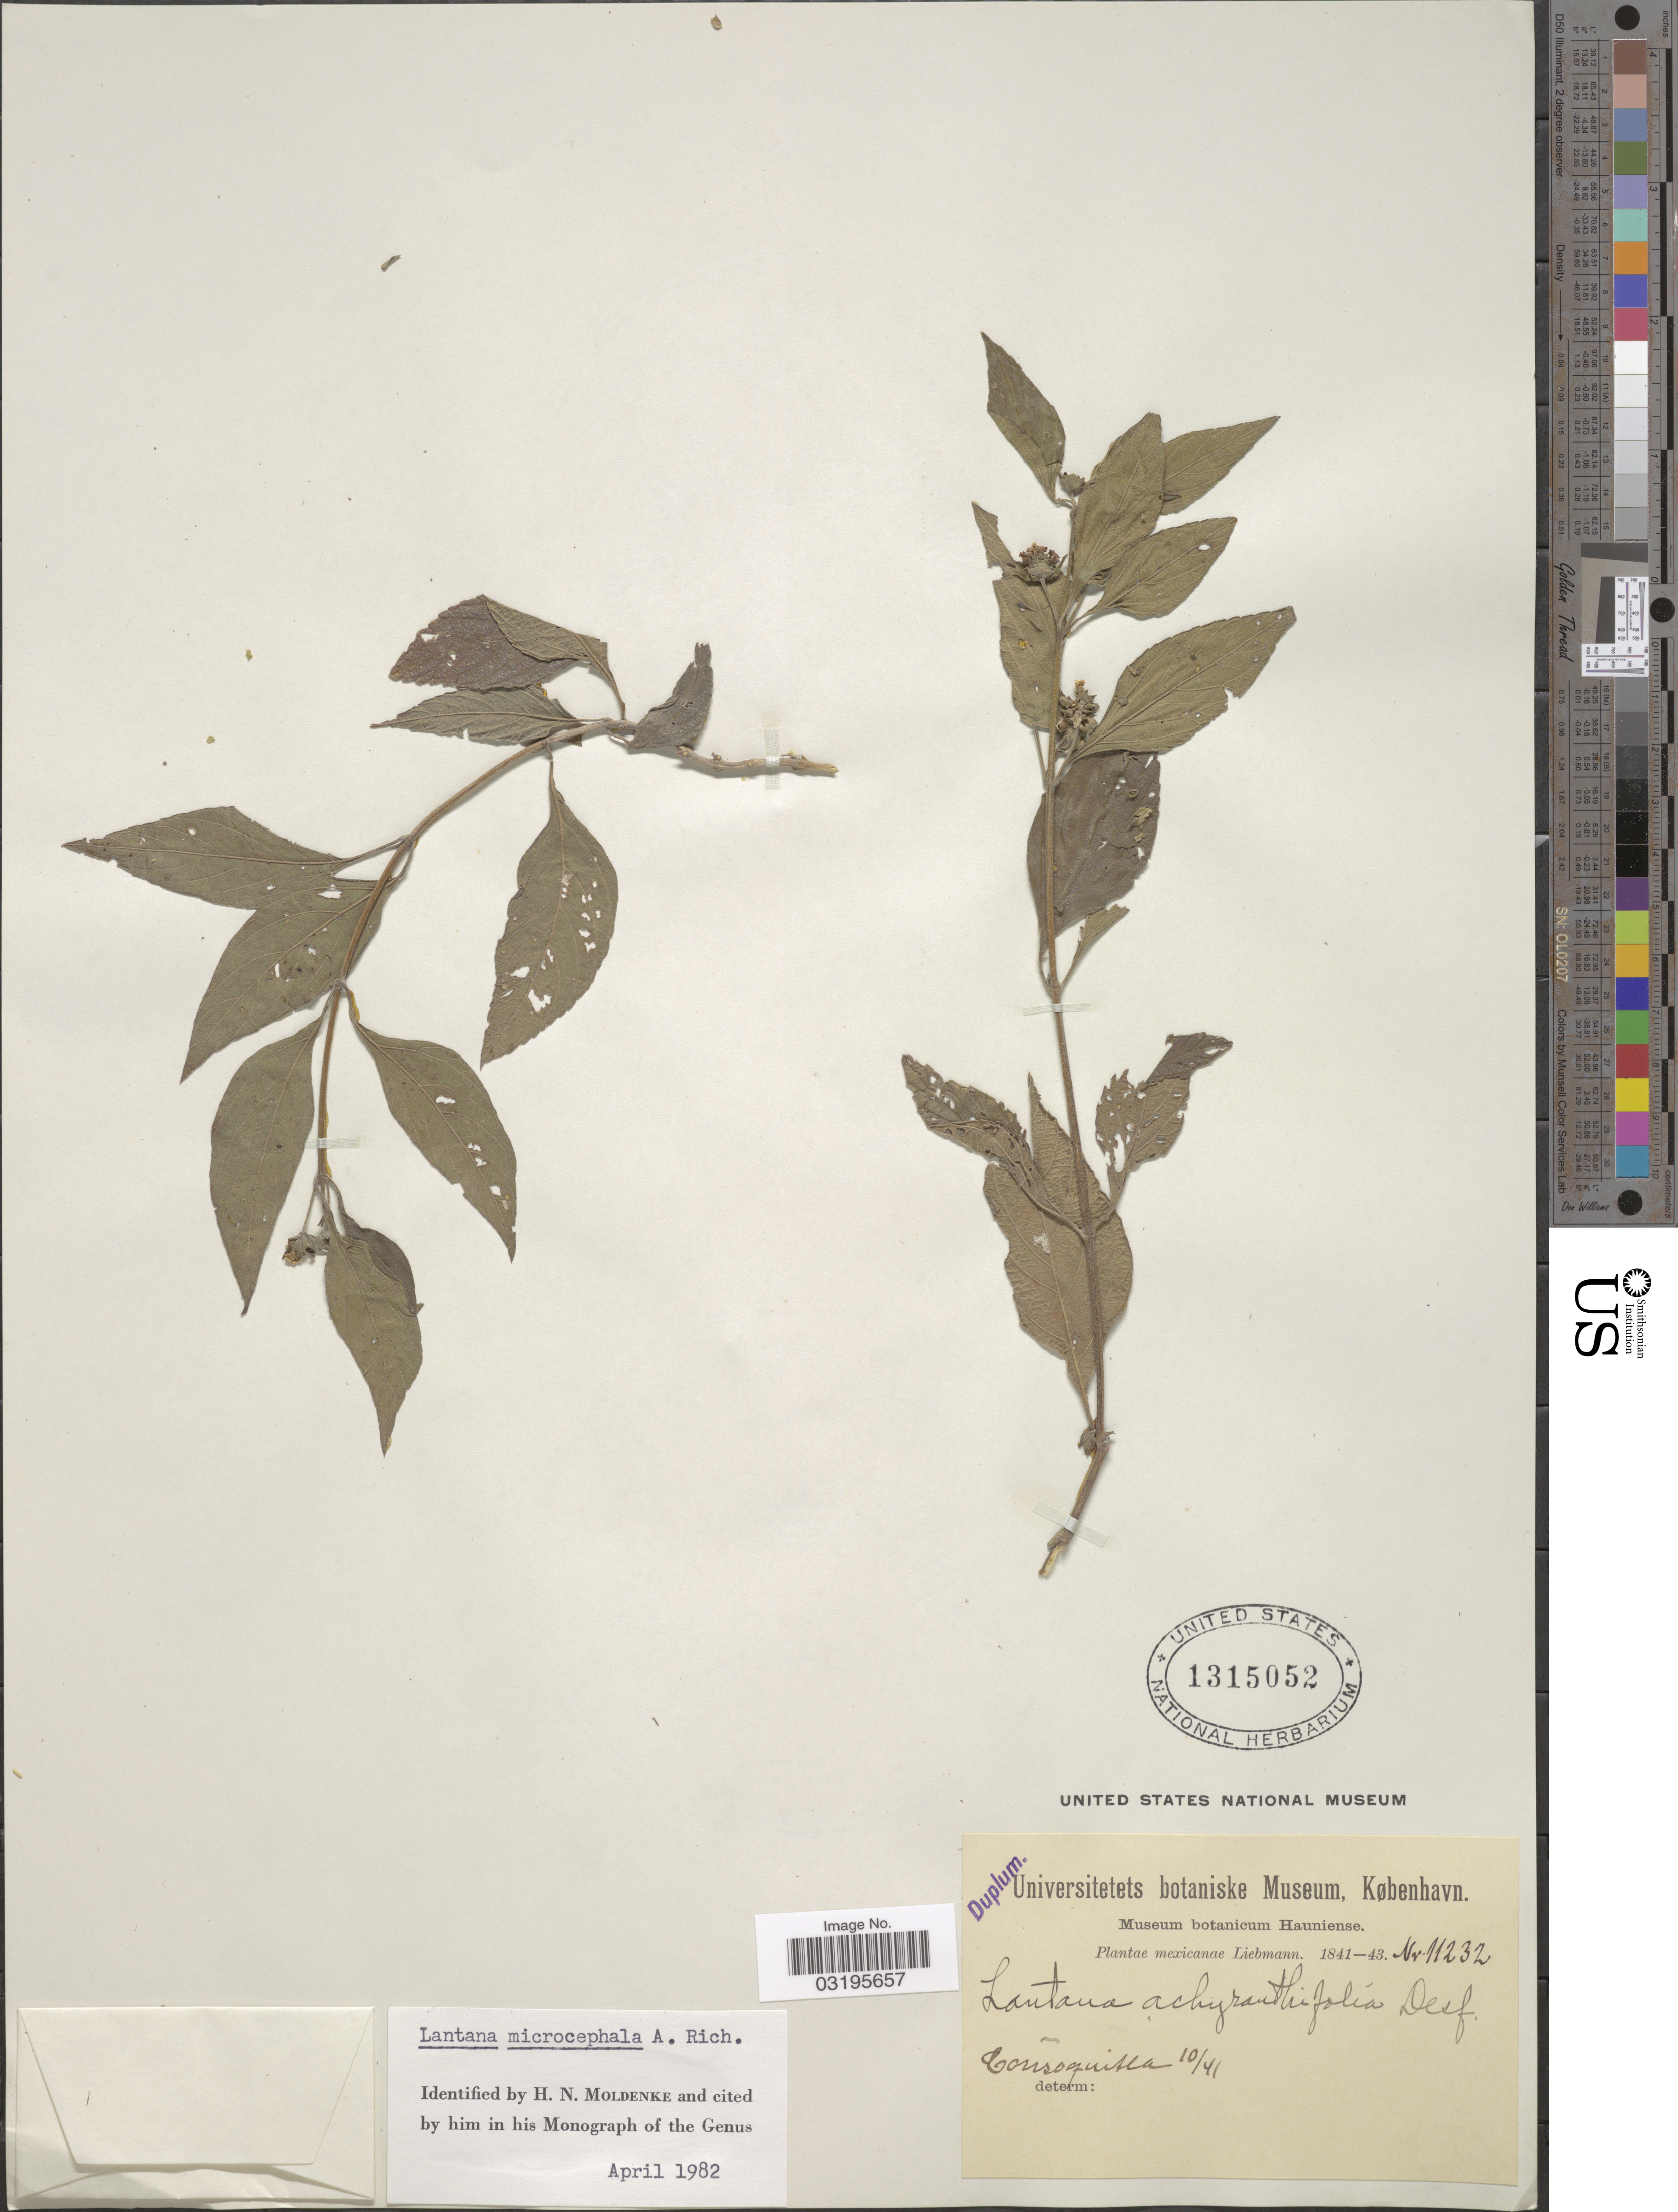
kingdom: Plantae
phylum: Tracheophyta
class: Magnoliopsida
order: Lamiales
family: Verbenaceae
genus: Lantana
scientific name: Lantana microcephala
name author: A. Rich. in Sagra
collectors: Liebmann, --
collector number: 11232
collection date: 1841-10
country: Mexico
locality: Consoquitla.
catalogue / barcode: US 1315052